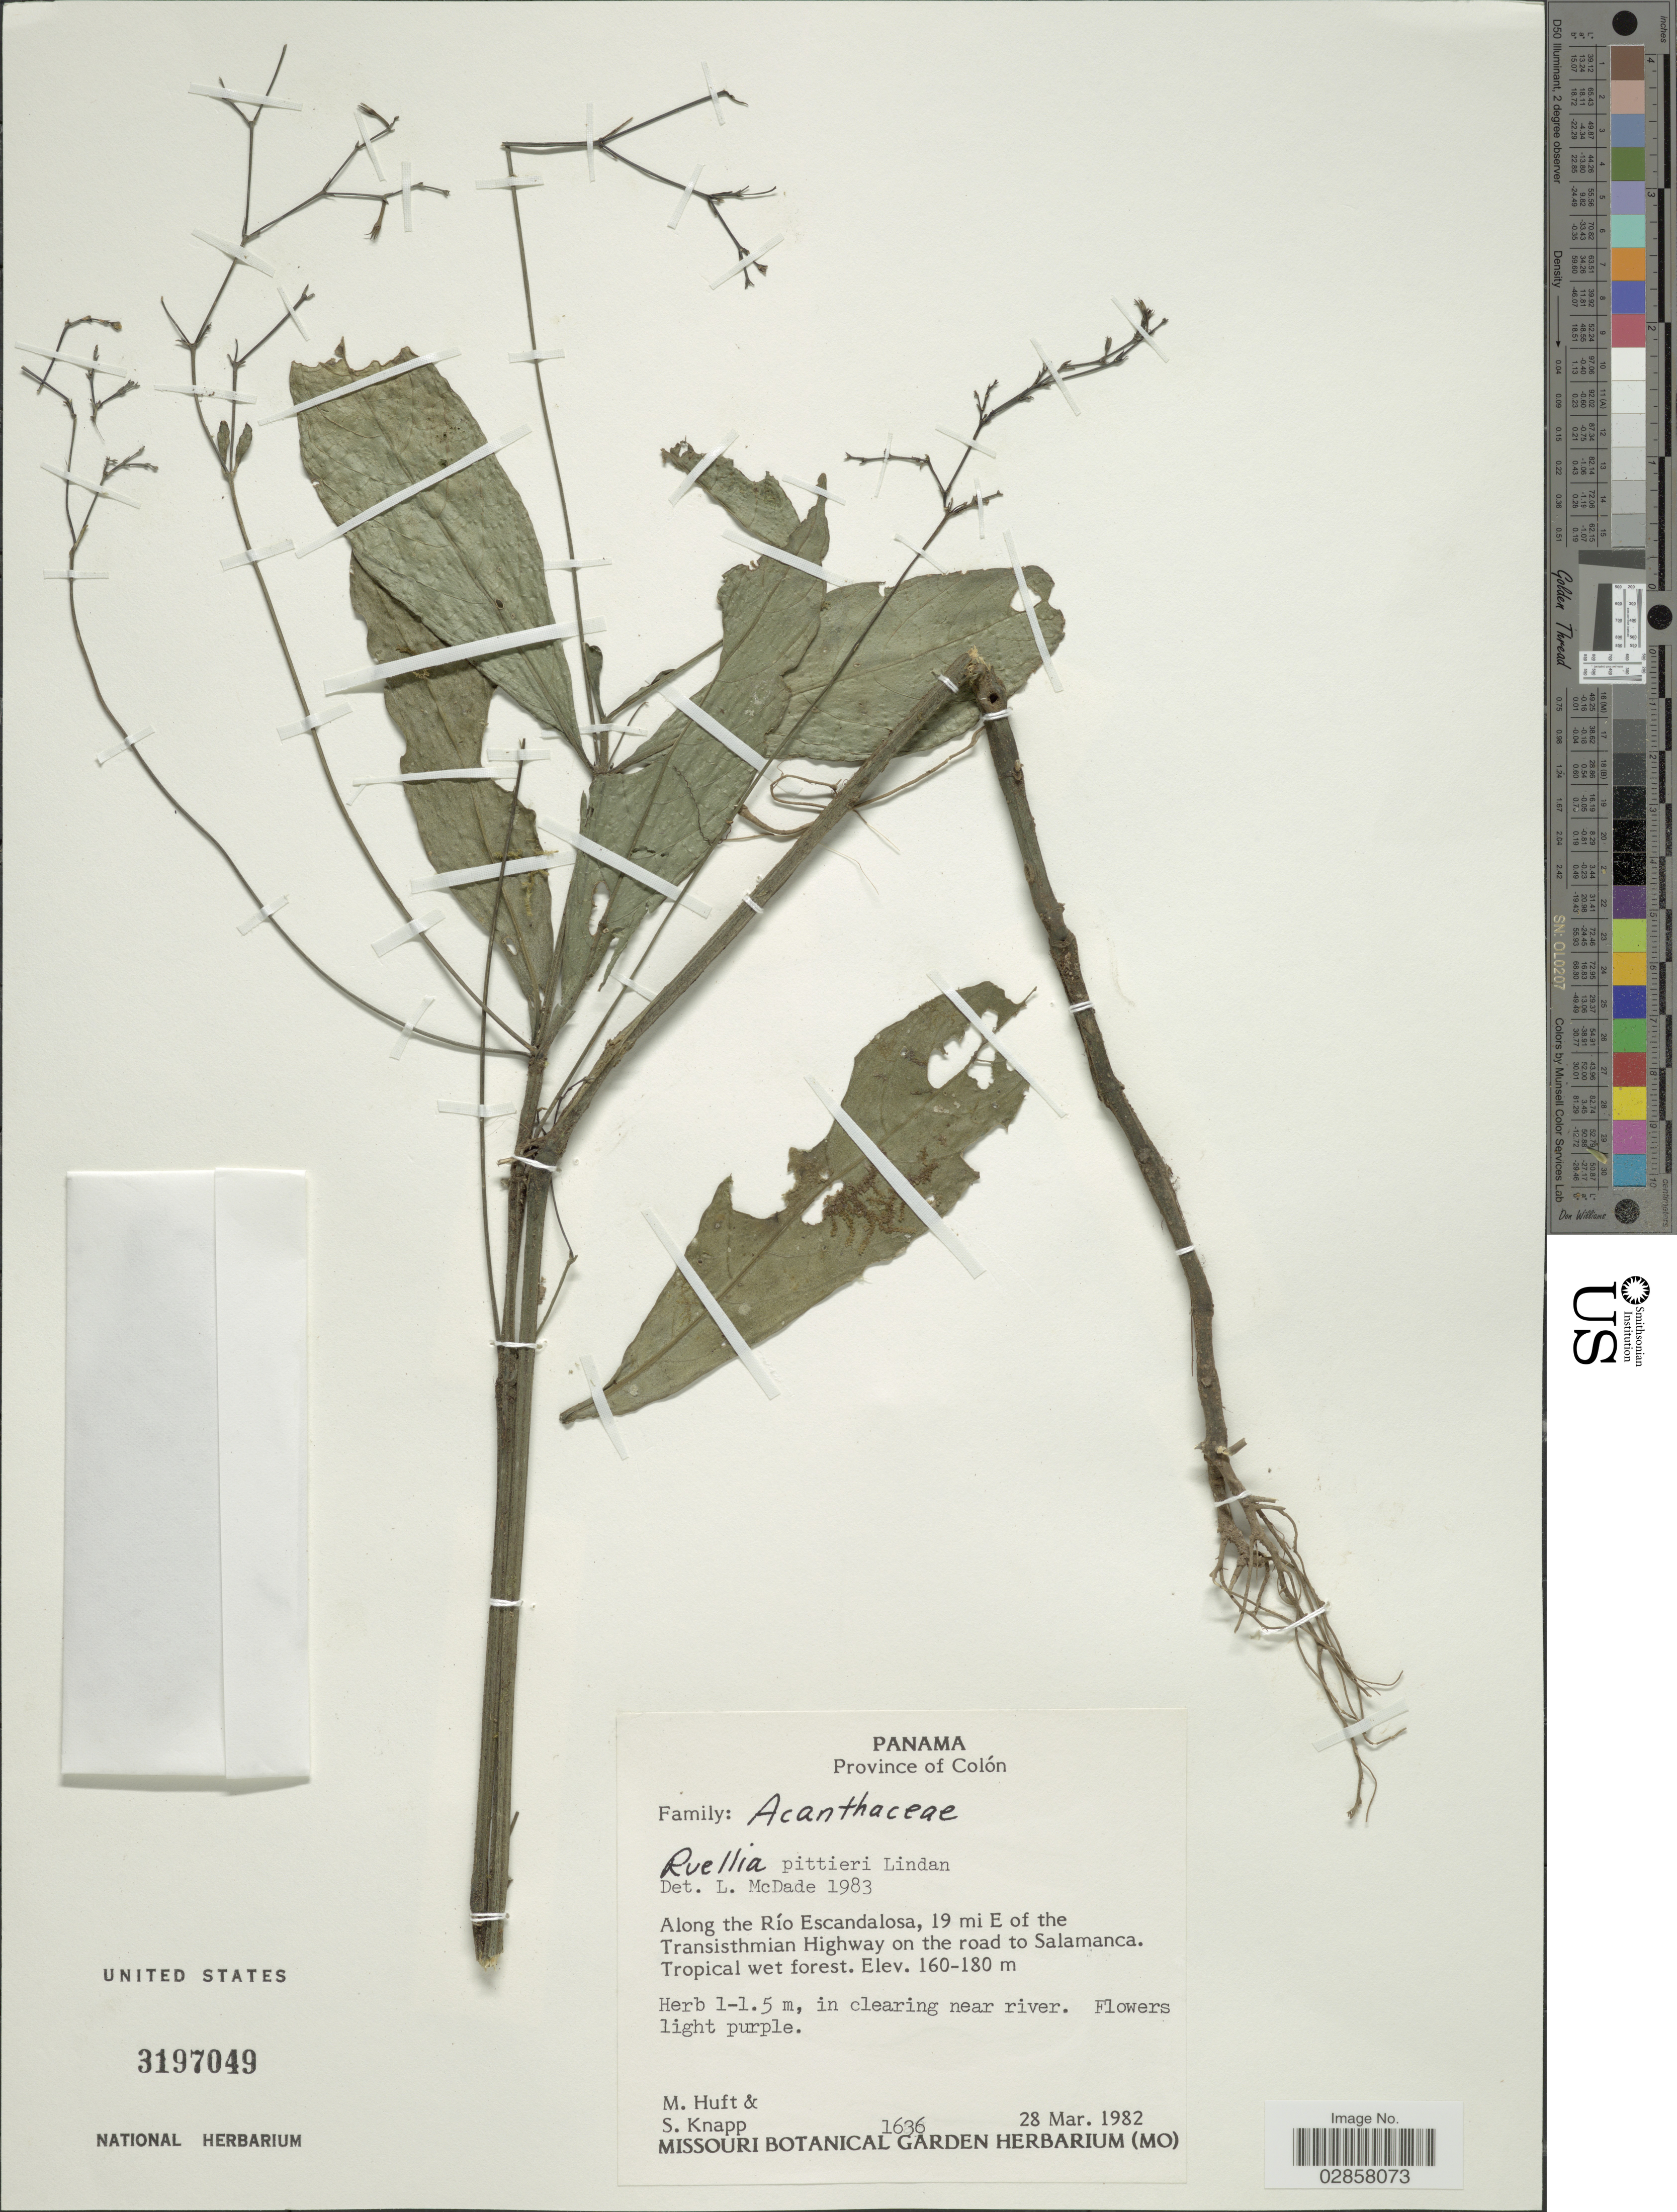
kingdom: Plantae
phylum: Tracheophyta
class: Magnoliopsida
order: Lamiales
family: Acanthaceae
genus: Ruellia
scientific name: Ruellia pittieri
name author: Lindau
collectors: M. J. Huft & S. Knapp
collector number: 1636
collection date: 1982-03-28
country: Panama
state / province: Colón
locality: Along the Río Escandalosa, 19 mi E of the Transisthmian Highway on the road to Salamanca.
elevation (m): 160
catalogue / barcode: US 3197049